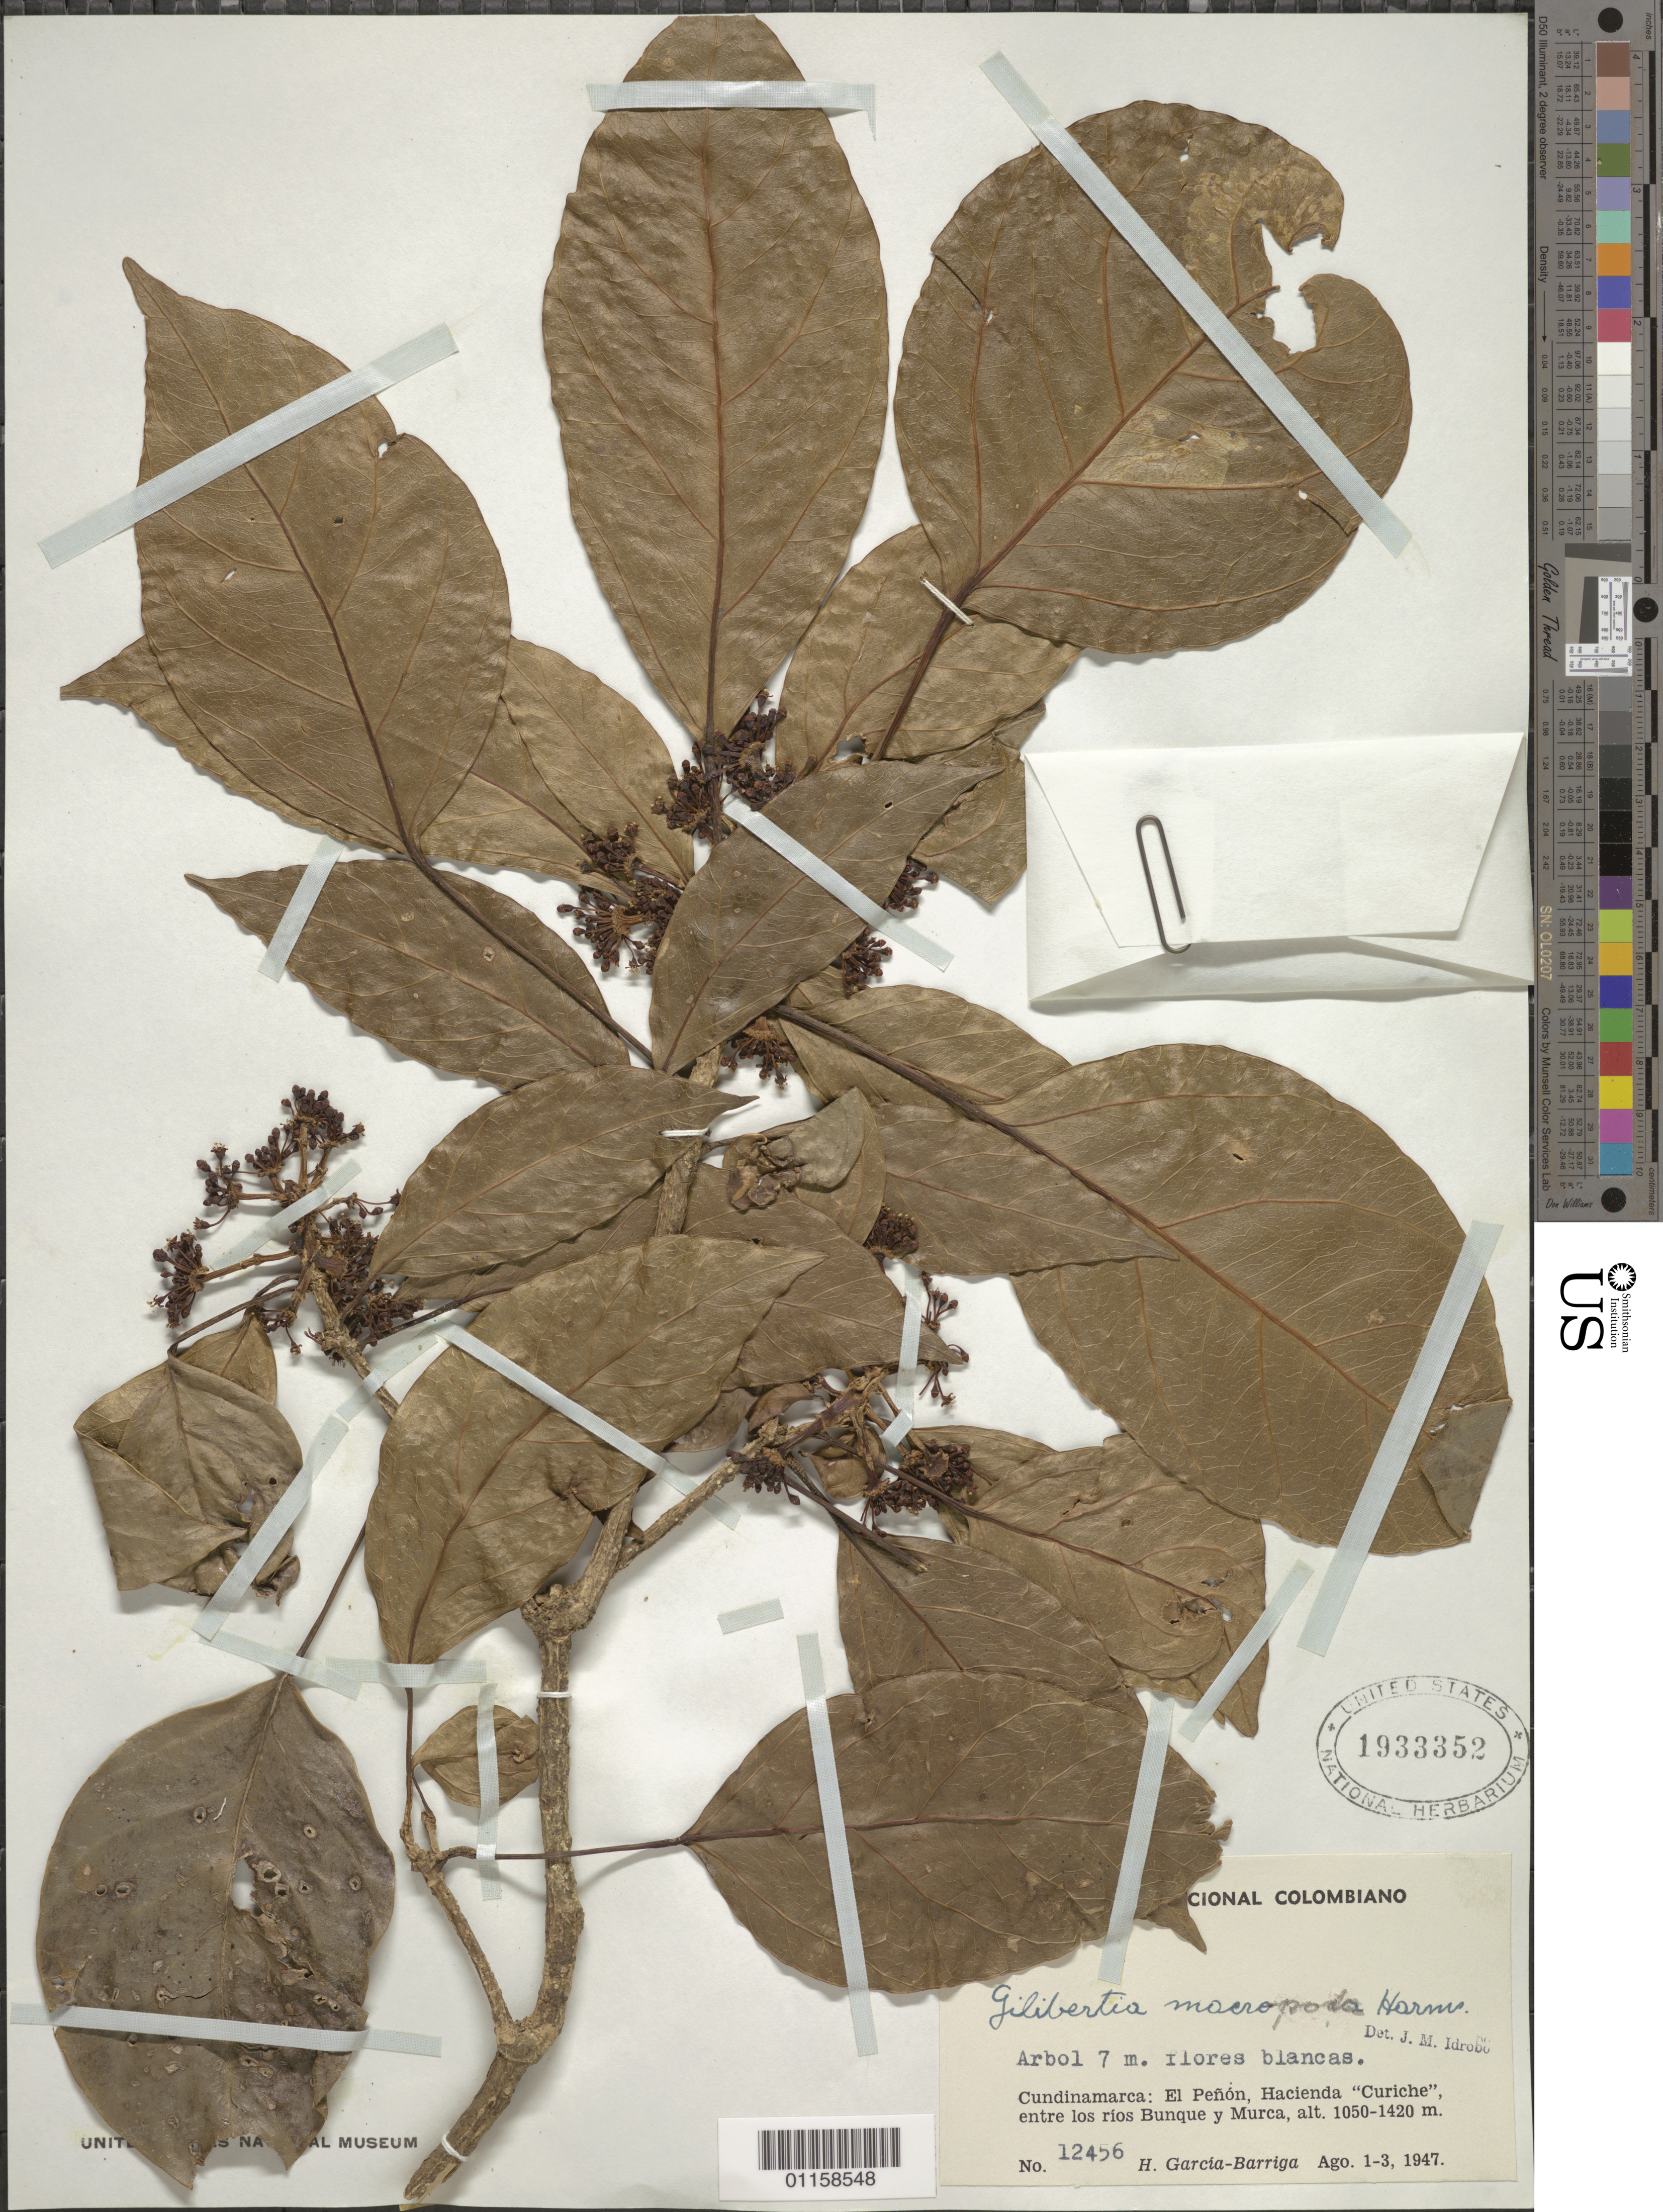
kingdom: Plantae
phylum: Tracheophyta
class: Magnoliopsida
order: Apiales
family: Araliaceae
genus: Dendropanax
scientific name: Dendropanax macropodus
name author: (Harms) Harms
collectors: H. García Barriga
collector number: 12456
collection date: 1947-08-01/1947-08-03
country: Colombia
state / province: Cundinamarca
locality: El Penon, Hacienda "Curiche", entre los rios Bunque y Murca.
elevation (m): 1050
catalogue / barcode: US 1933352